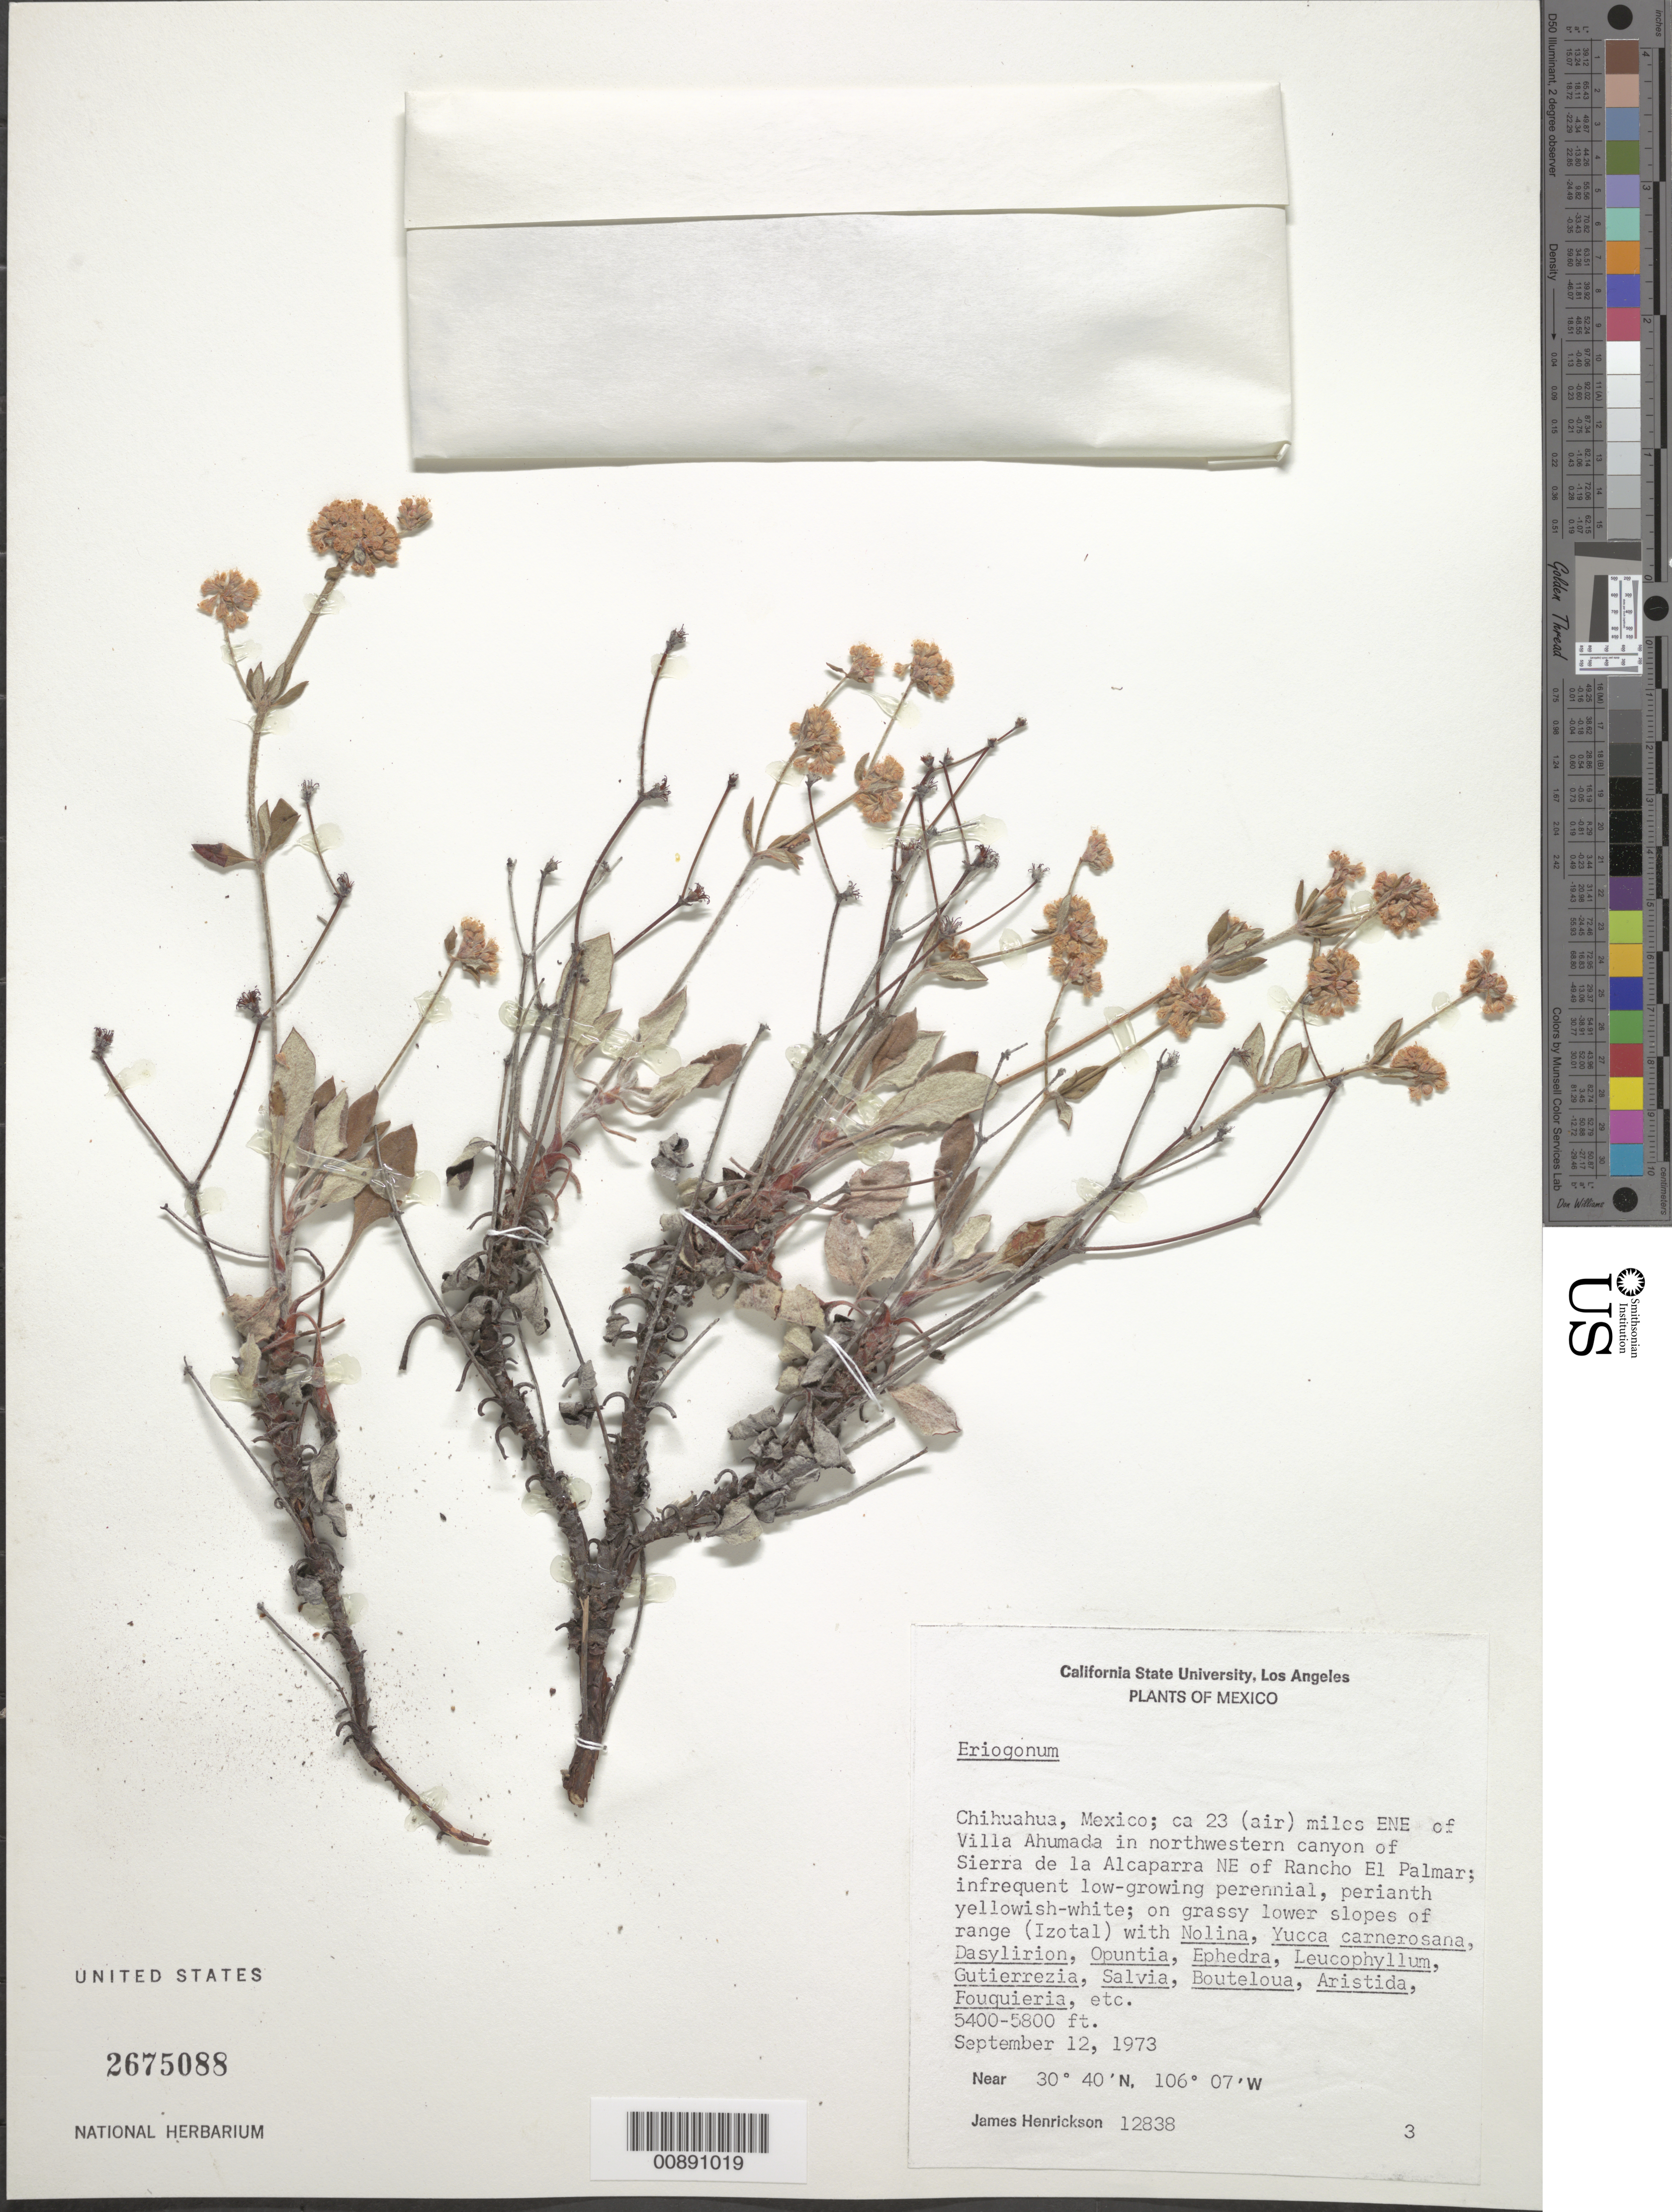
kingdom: Plantae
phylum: Tracheophyta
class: Magnoliopsida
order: Caryophyllales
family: Polygonaceae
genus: Eriogonum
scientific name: Eriogonum sp.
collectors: J. Henrickson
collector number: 12838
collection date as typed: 12 Sep 1973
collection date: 1973-09-12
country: Mexico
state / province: Chihuahua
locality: ca 23 (air) miles ENE of Villa Ahumada in northwestern canyon of Sierra de la Alcaparra NE of Rancho El Palmar.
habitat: On grassy lower slopes of range (Izotal) with Nolina, Yucca carnerosana, Dasylirion, Opuntia, Ephedra, Leucophyllum ..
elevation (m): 1646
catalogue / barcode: US 2675088